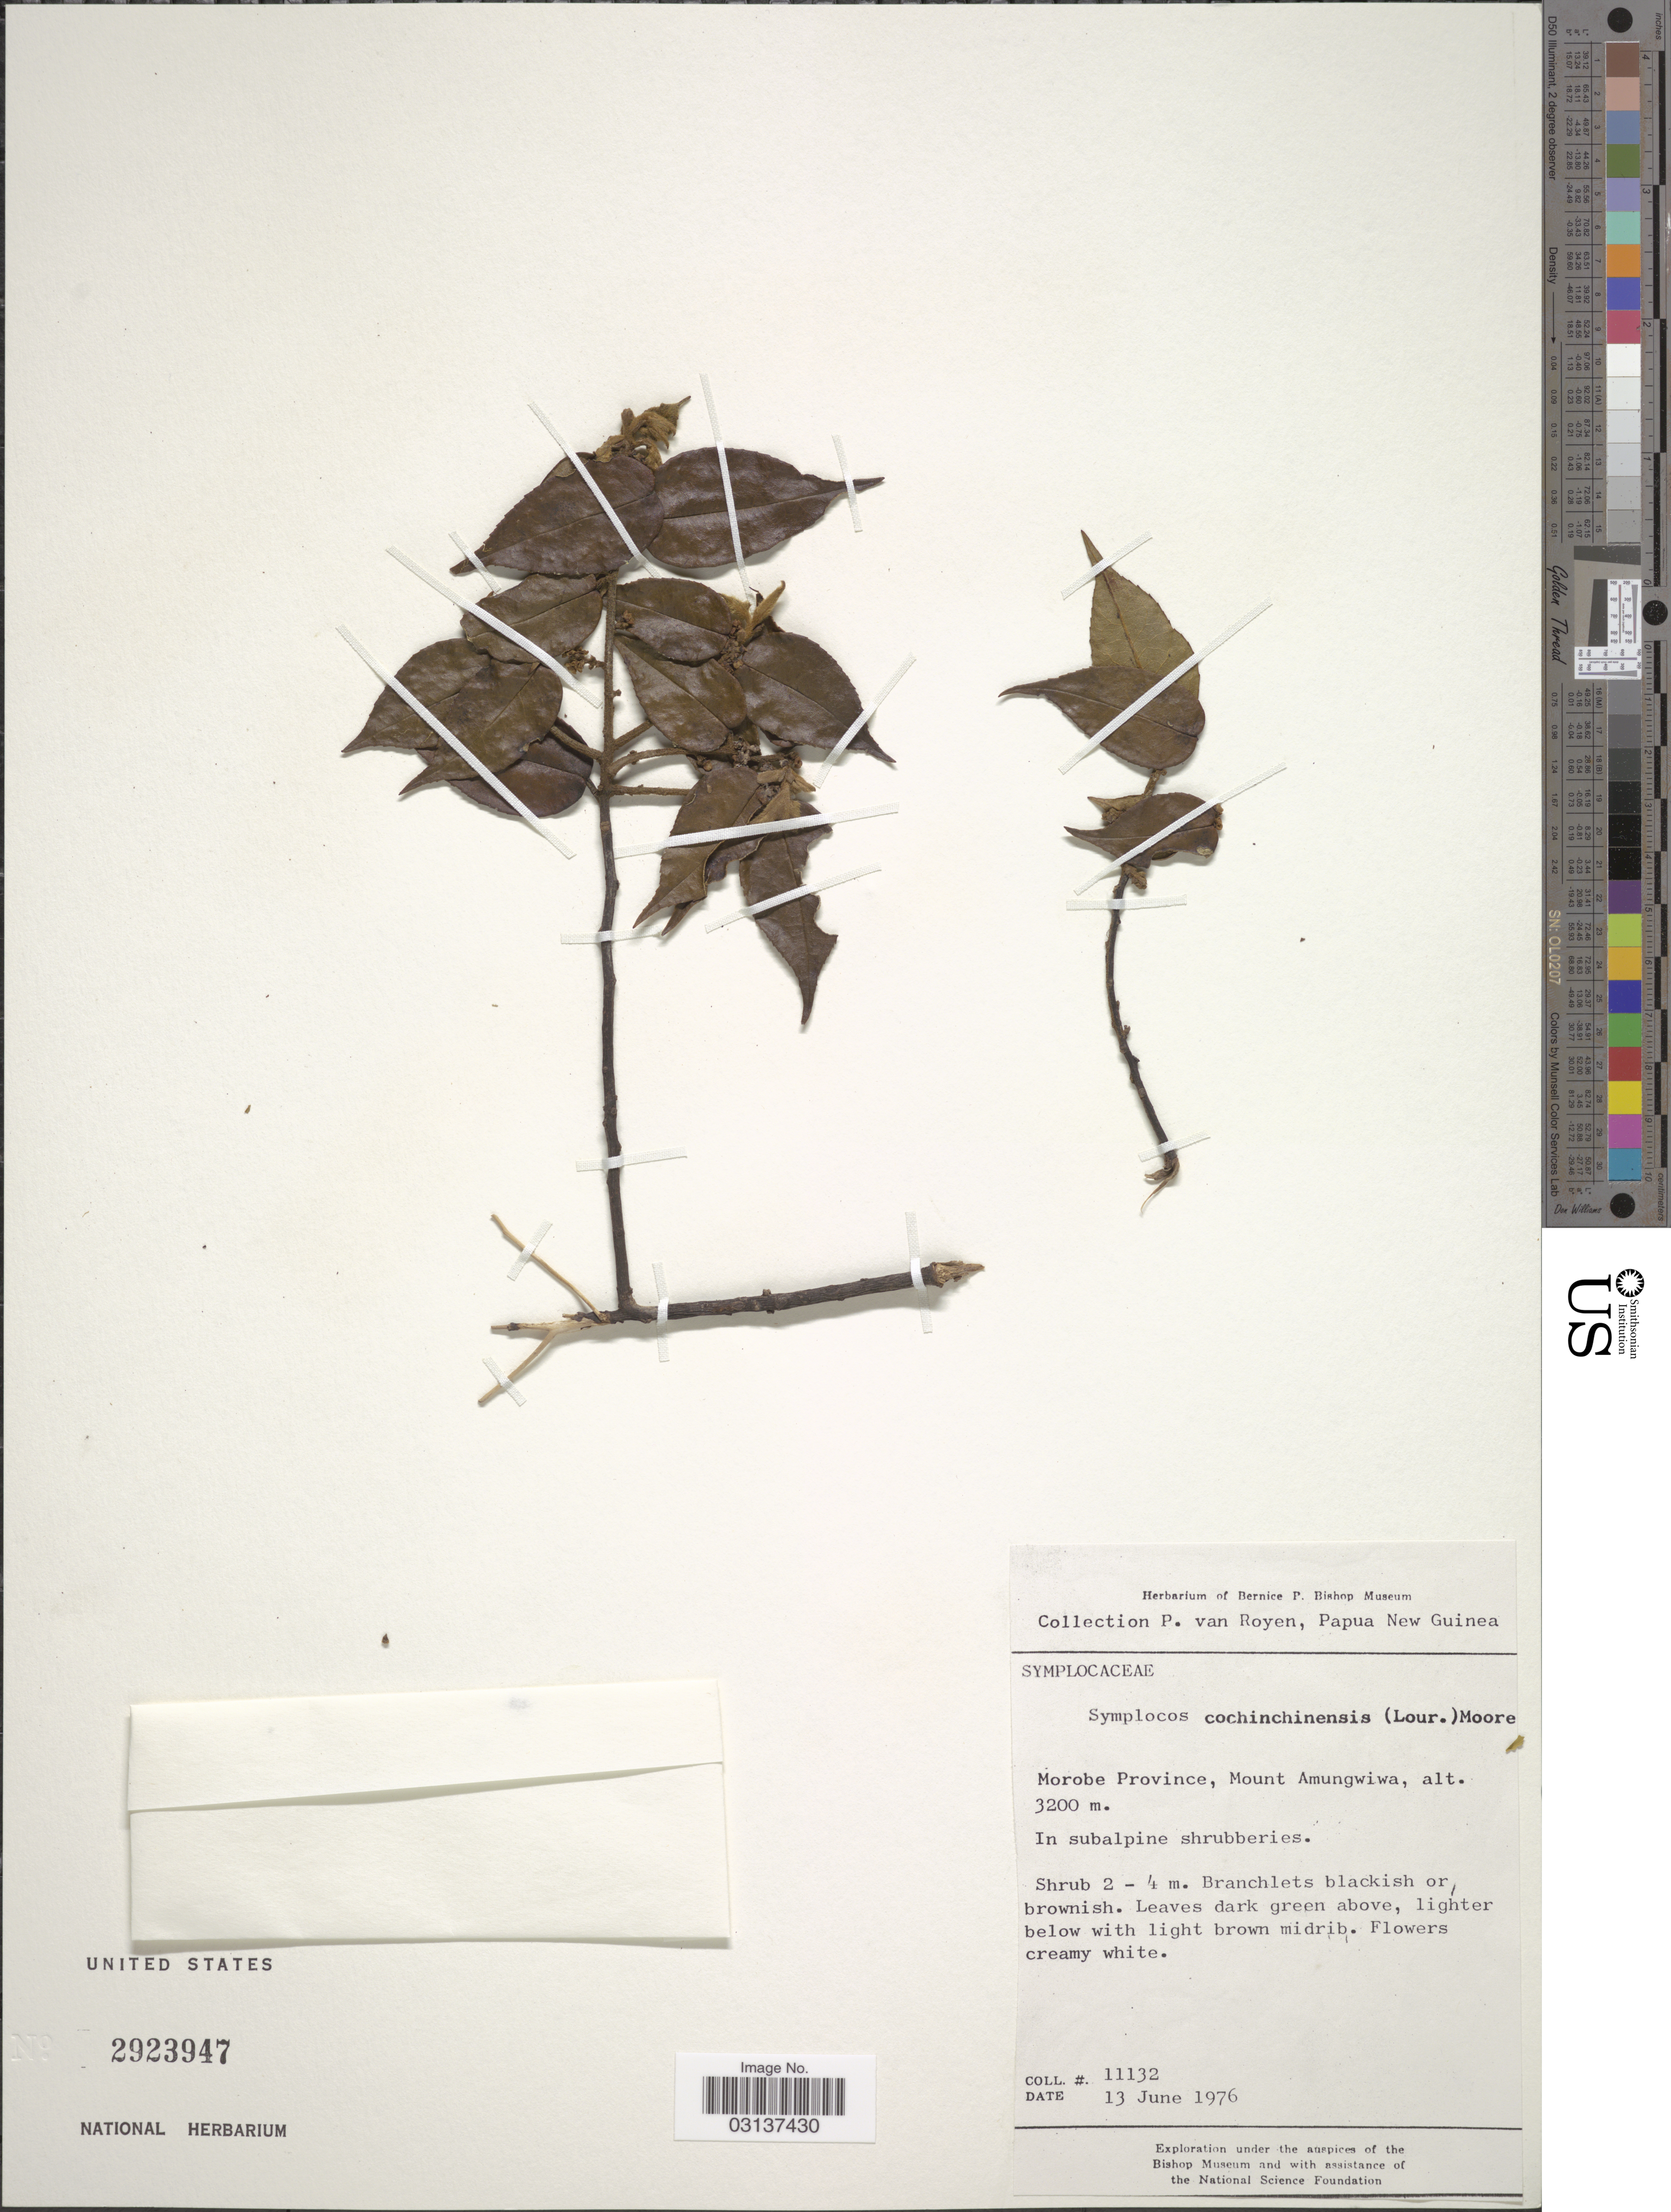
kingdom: Plantae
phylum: Tracheophyta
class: Magnoliopsida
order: Ericales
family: Symplocaceae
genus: Symplocos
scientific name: Symplocos cochinchinensis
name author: (Lour.) S. Moore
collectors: P. van Royen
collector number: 11132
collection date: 1976-06-13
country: Papua New Guinea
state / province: Morobe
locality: Mount Amungwiwa.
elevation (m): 3200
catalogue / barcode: US 2923947